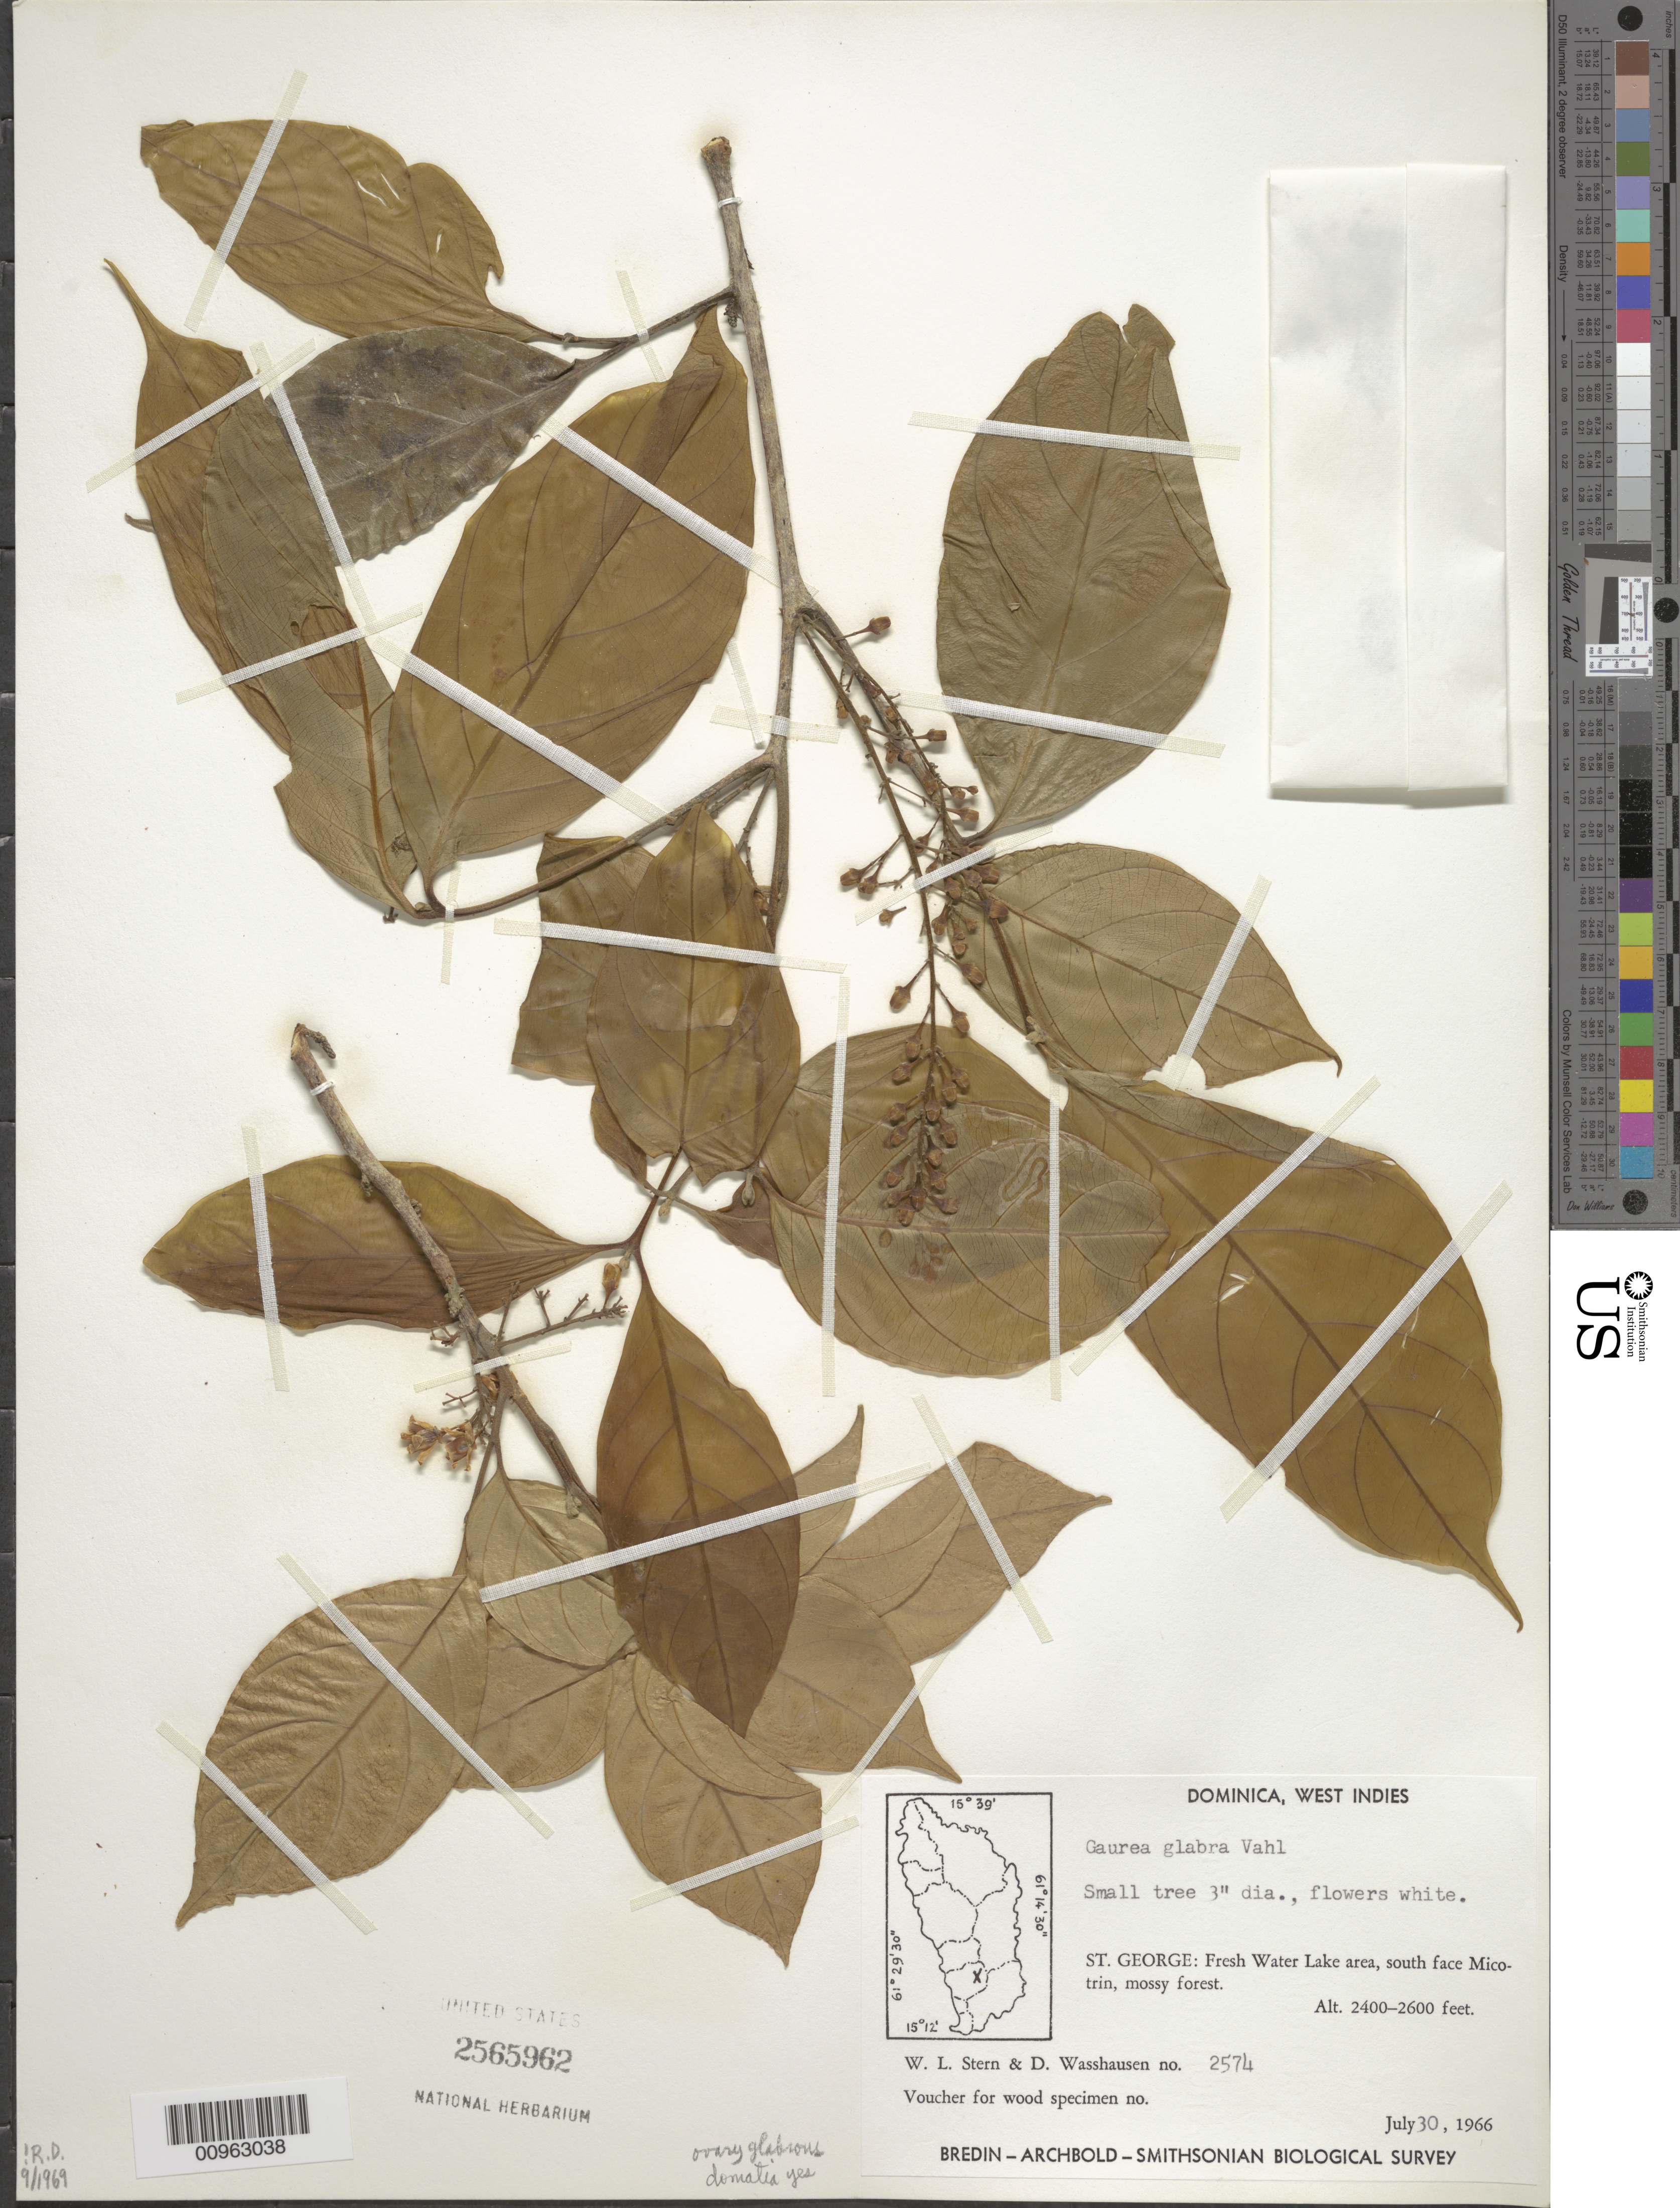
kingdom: Plantae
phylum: Tracheophyta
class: Magnoliopsida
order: Sapindales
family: Meliaceae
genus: Guarea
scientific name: Guarea glabra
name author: Vahl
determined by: DeFilipps, R. A.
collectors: W. L. Stern & D. C. Wasshausen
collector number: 2574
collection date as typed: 30 Jul 1966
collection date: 1966-07-30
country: Dominica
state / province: St. George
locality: Fresh Water Lake area, south face Micotrin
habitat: Mossy forest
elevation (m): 732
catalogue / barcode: US 2565962